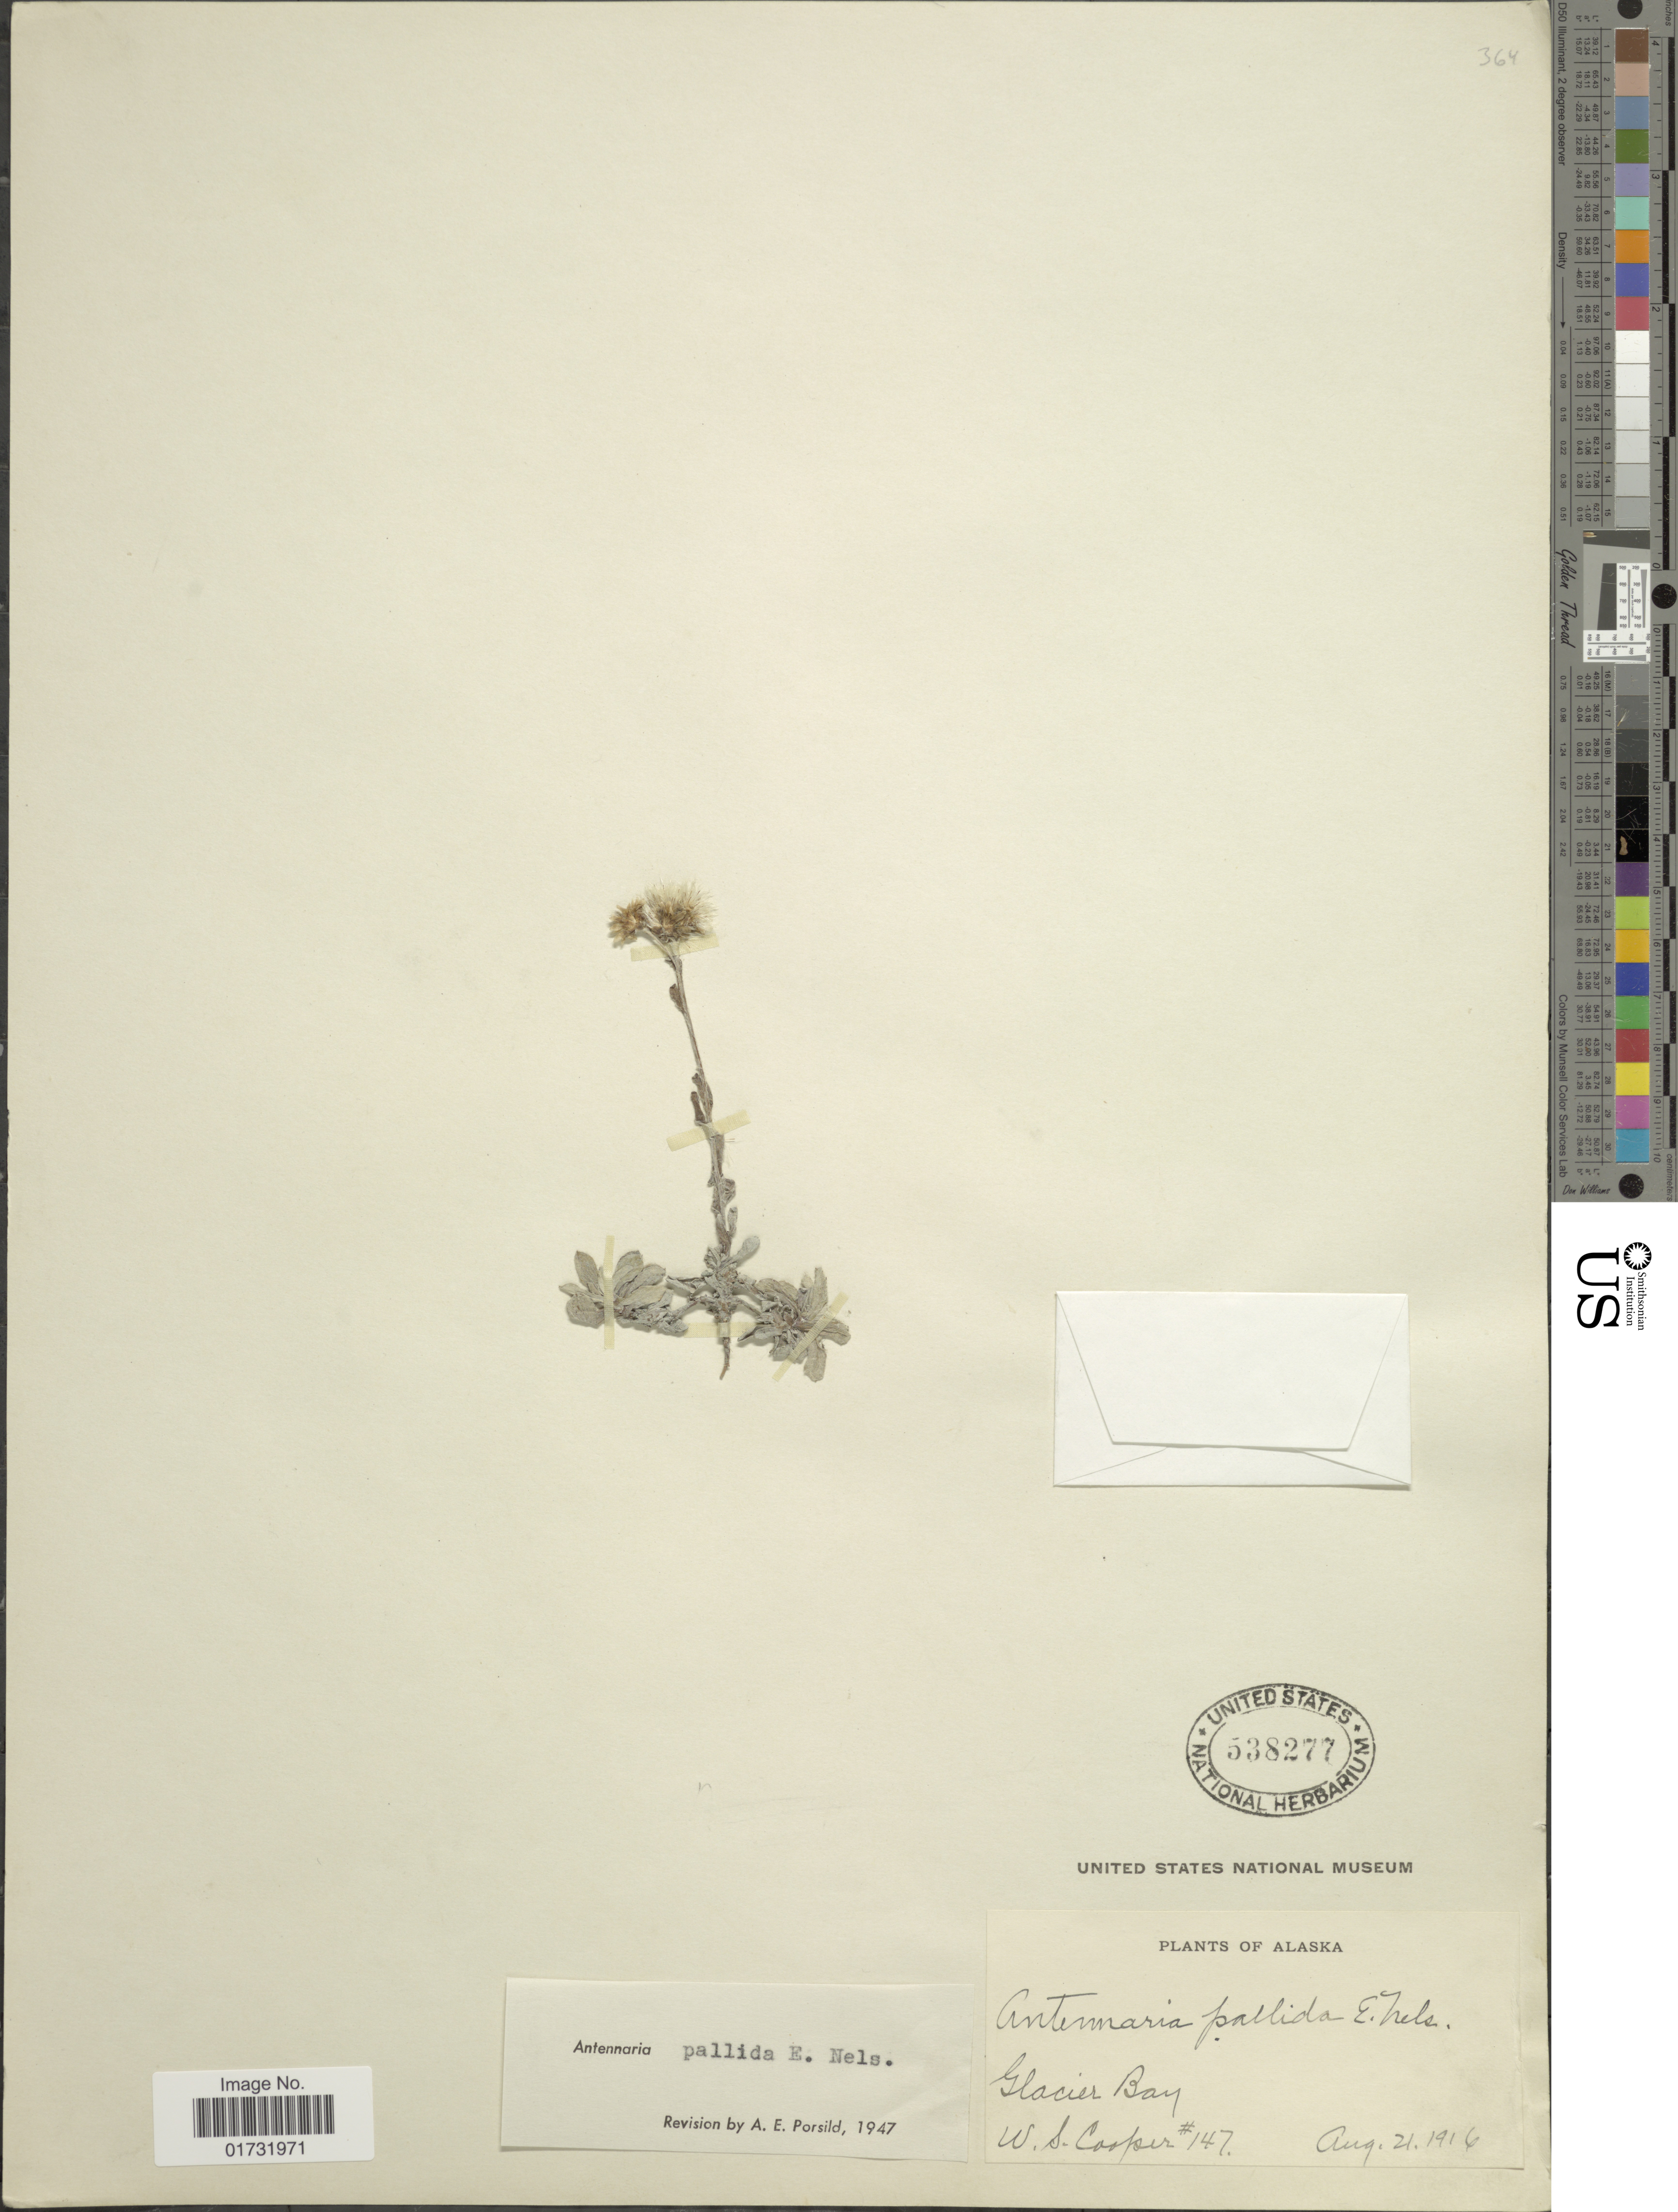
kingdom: Plantae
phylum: Tracheophyta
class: Magnoliopsida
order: Asterales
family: Asteraceae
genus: Antennaria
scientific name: Antennaria pallida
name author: E.E. Nelson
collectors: W. Cooper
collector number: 147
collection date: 1916-08-21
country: United States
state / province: Alaska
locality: Glacier Bay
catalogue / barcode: US 538277